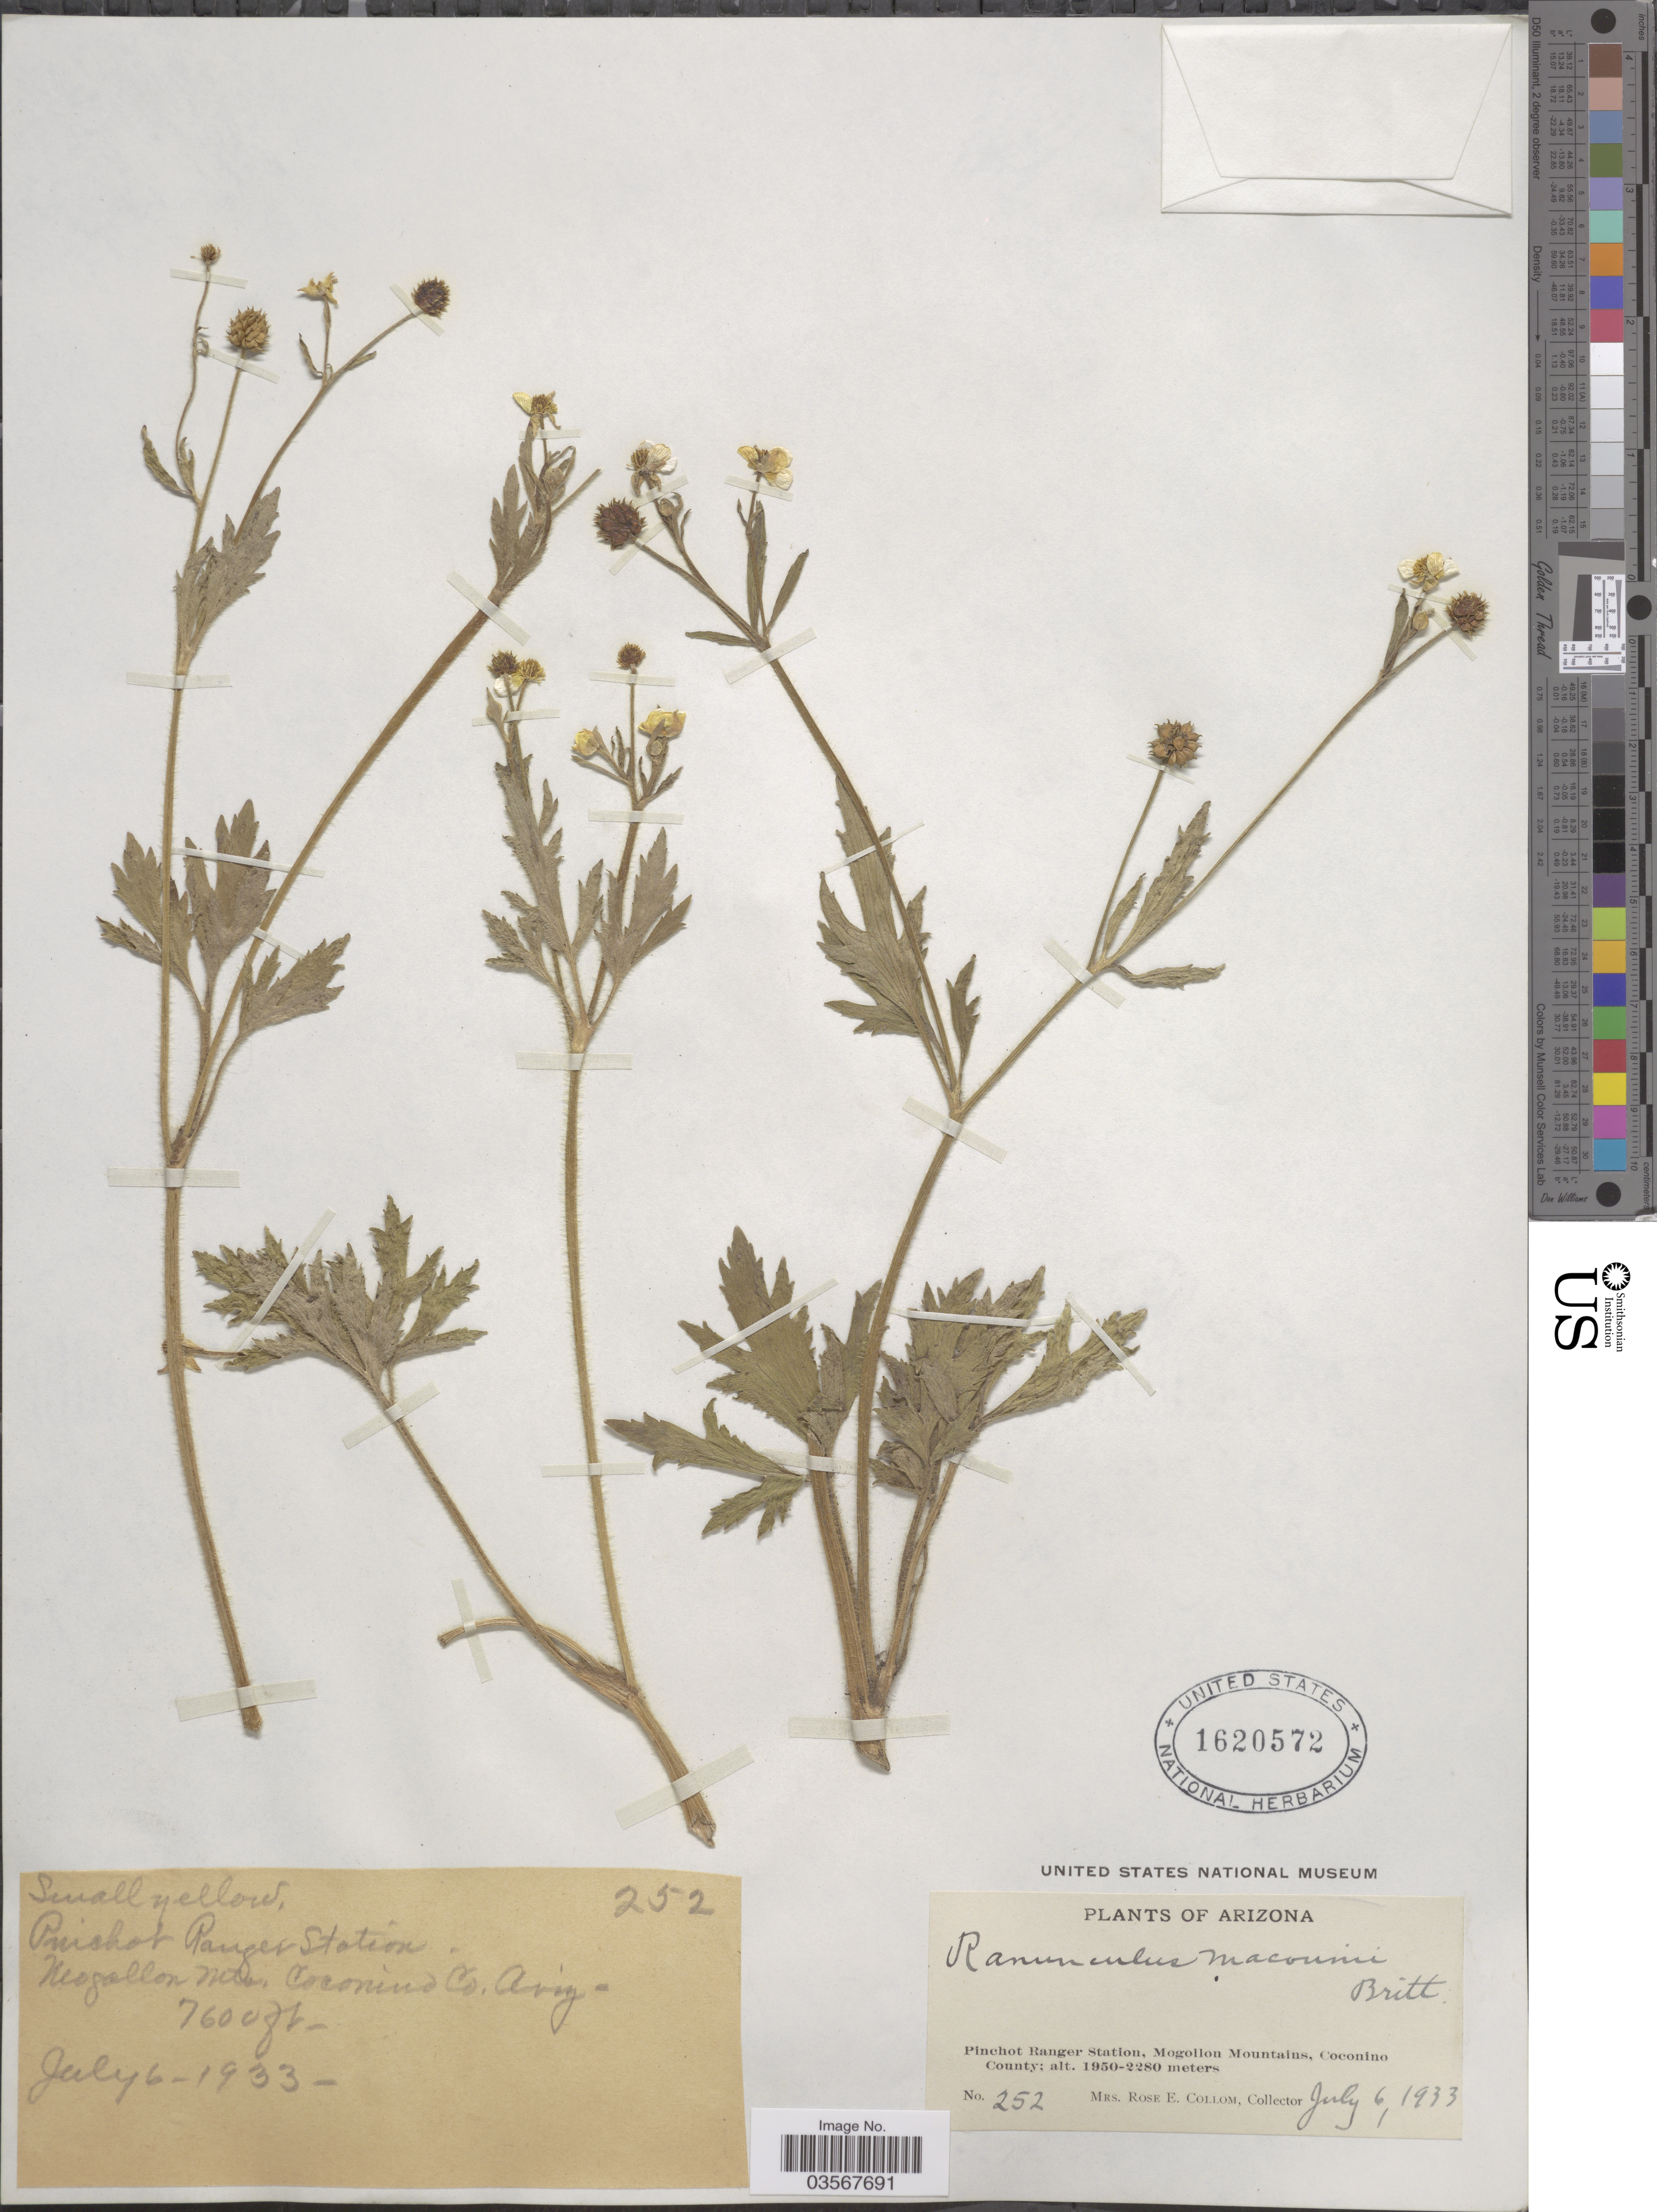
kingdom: Plantae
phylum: Tracheophyta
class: Magnoliopsida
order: Ranunculales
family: Ranunculaceae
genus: Ranunculus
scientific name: Ranunculus macounii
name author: Britton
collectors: R. E. Collom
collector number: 252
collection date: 1933-07-06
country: United States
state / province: Arizona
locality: Pinchot Ranger Station, Mogollon Mountains, Coconino County.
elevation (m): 2316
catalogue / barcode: US 1620572